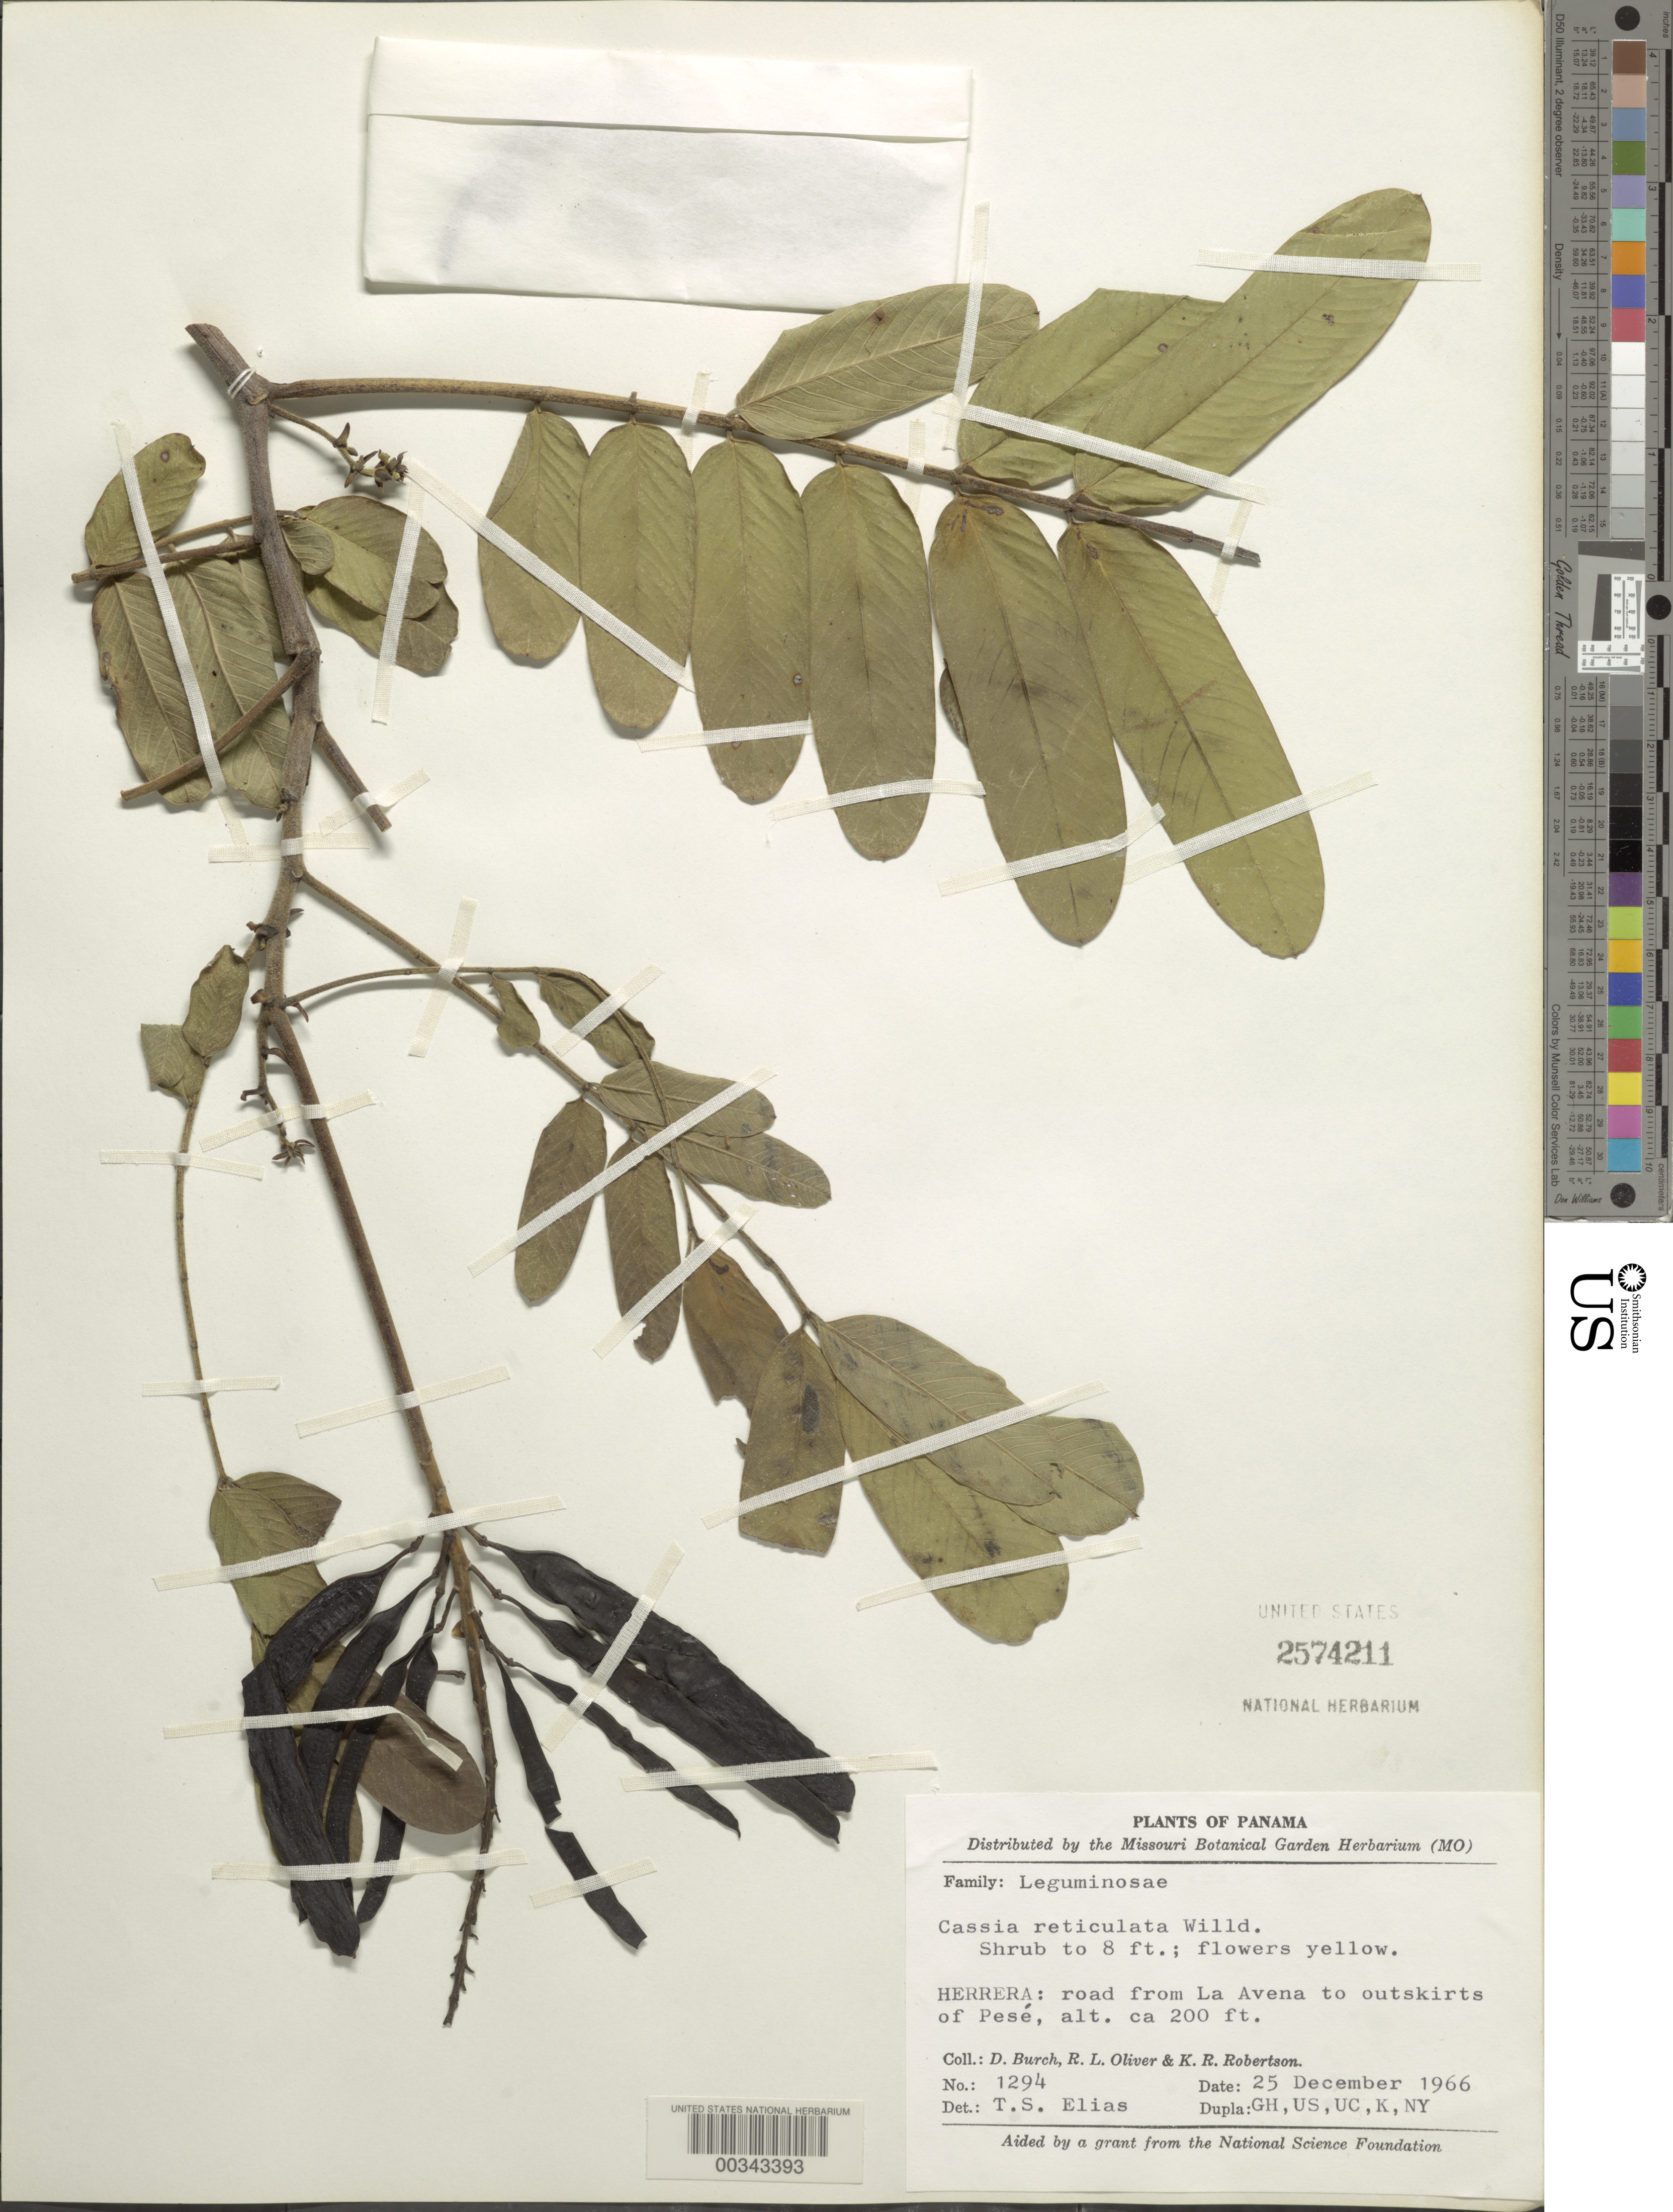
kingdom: Plantae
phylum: Tracheophyta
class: Magnoliopsida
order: Fabales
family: Fabaceae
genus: Senna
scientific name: Senna reticulata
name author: (Willd.) H.S. Irwin & Barneby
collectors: D. Burch, R. L. Oliver & K. R. Robertson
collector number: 1294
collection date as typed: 25 Dec 1966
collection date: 1966-12-25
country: Panama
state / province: Herrera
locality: Road from la Avena to outskirts of Pese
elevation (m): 61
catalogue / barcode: US 2574211